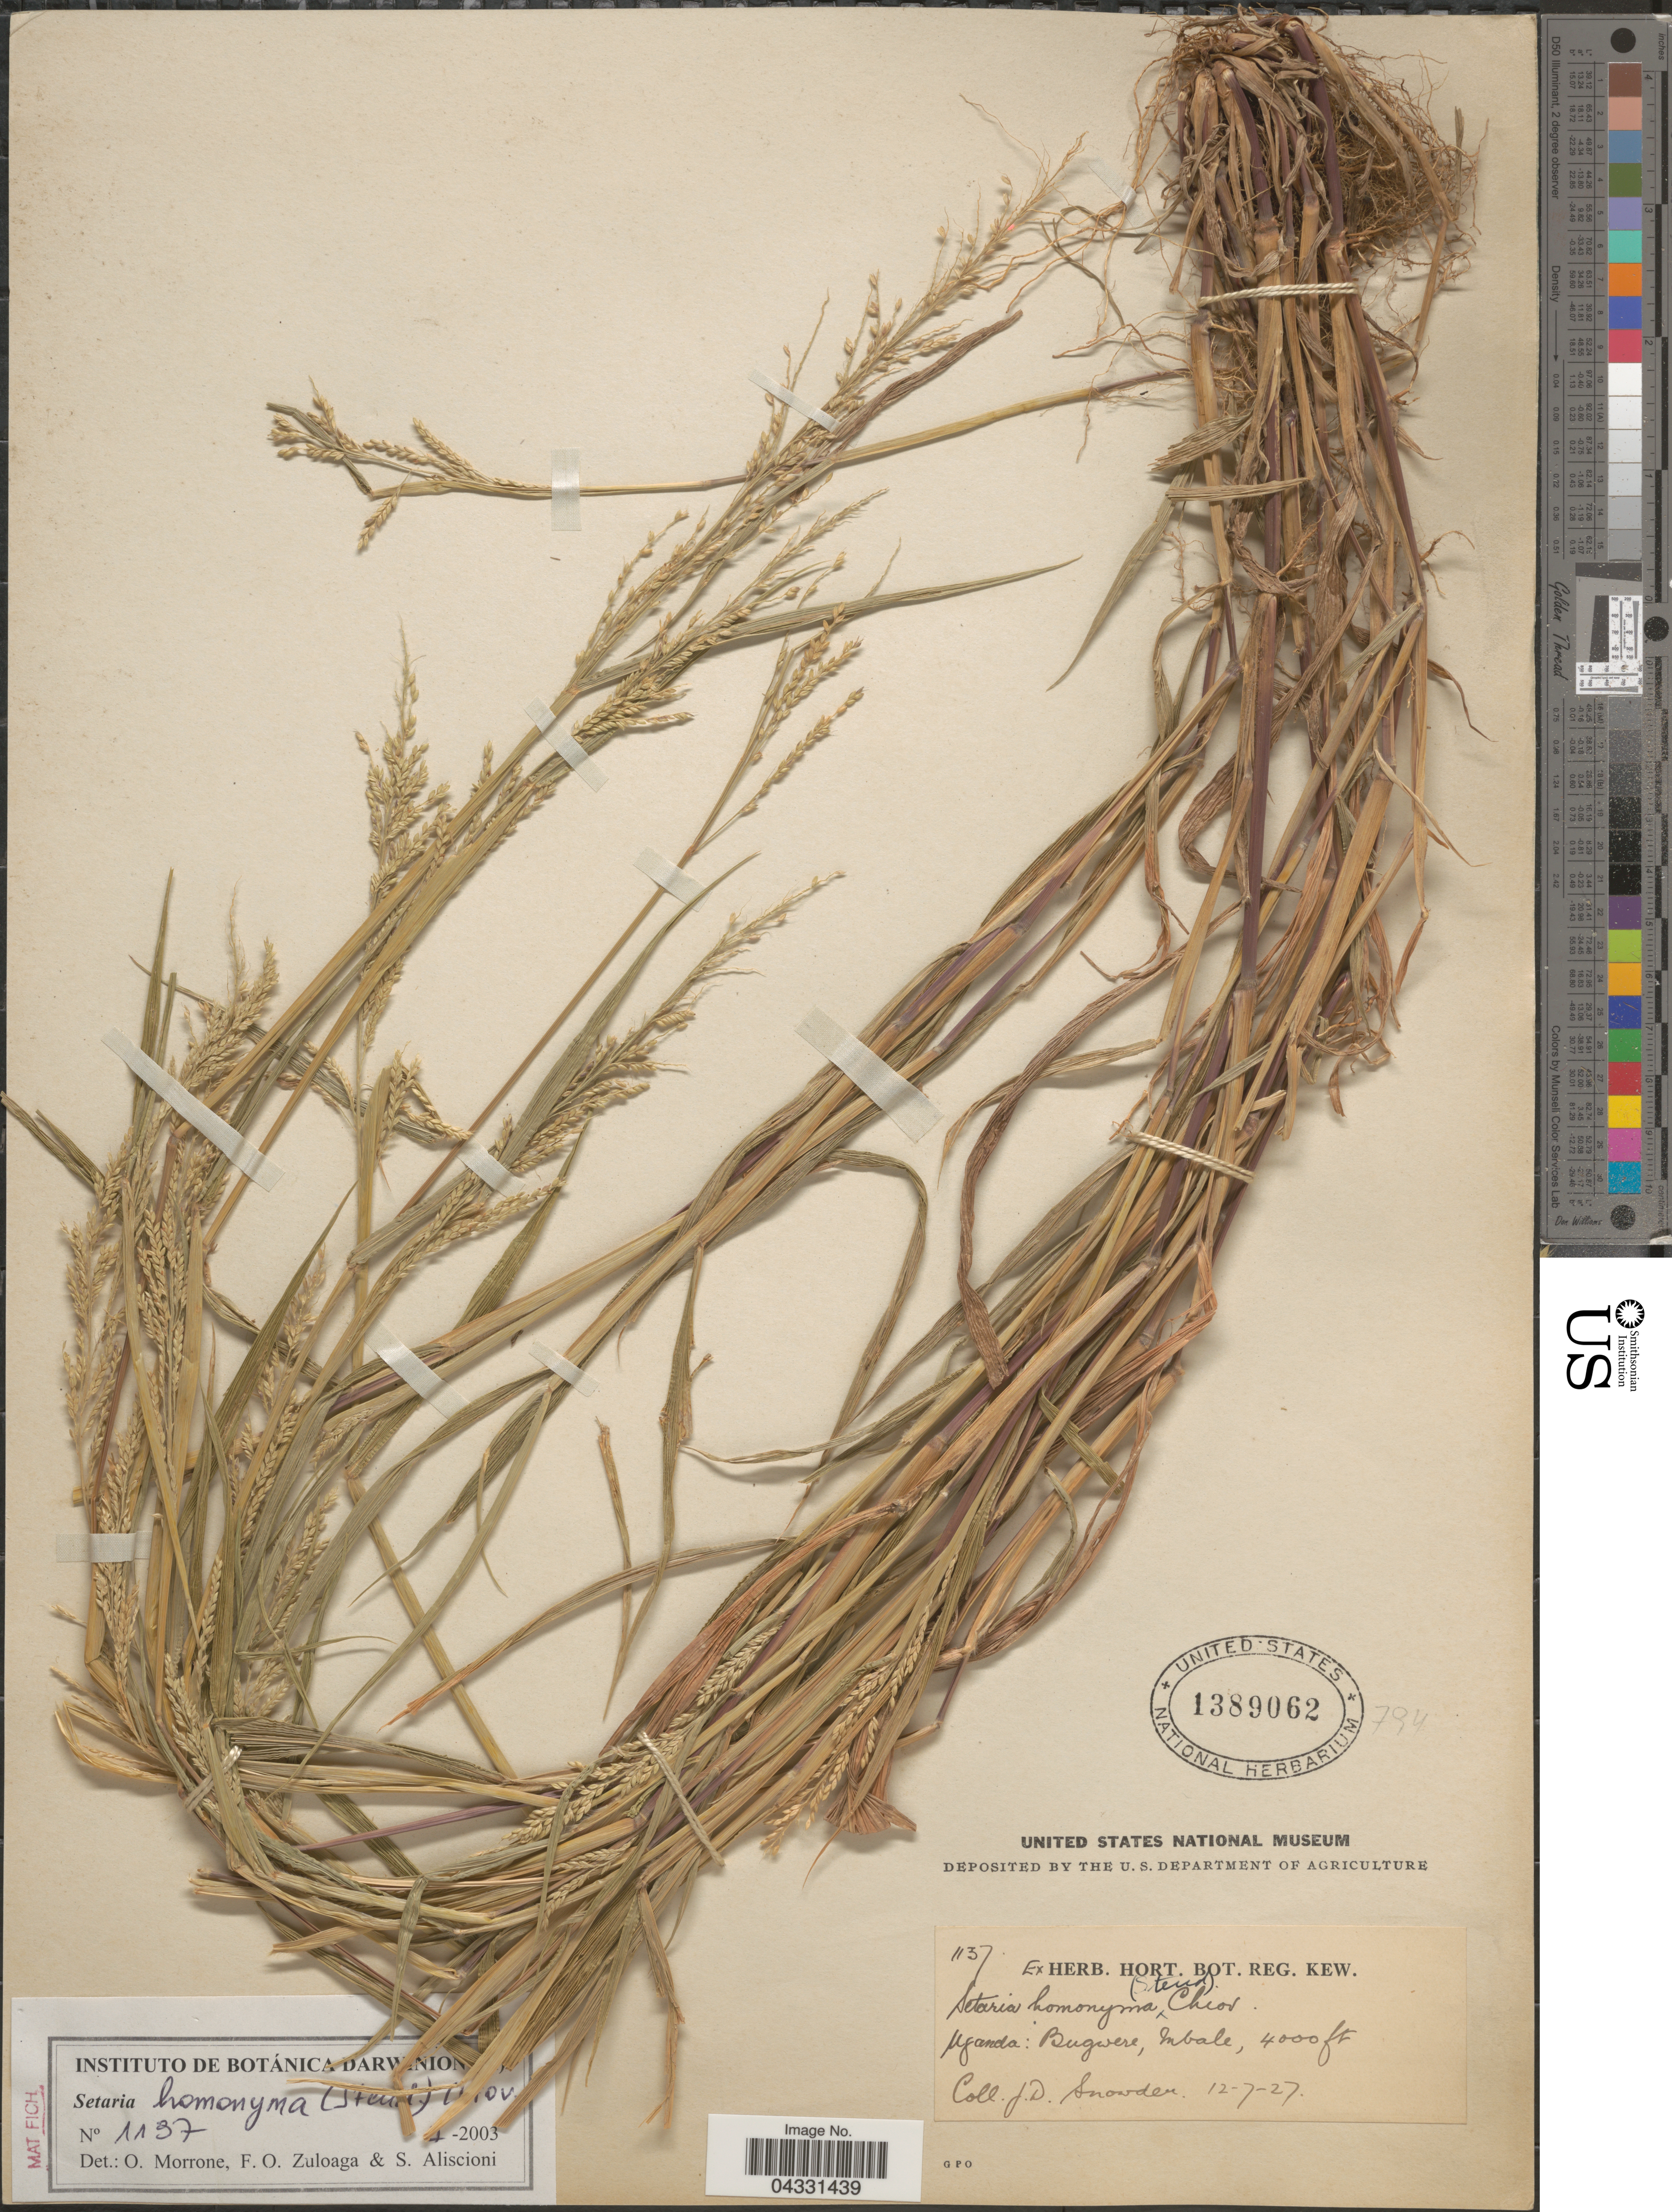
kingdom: Plantae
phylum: Tracheophyta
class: Liliopsida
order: Poales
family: Poaceae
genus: Setaria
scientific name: Setaria homonyma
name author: (Steud.) Chiov.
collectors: J. Snowden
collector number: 1137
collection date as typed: Transcribed d/m/y: 12/7/27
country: Uganda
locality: Bugwere, Inbale.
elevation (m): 1219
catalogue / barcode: US 1389062